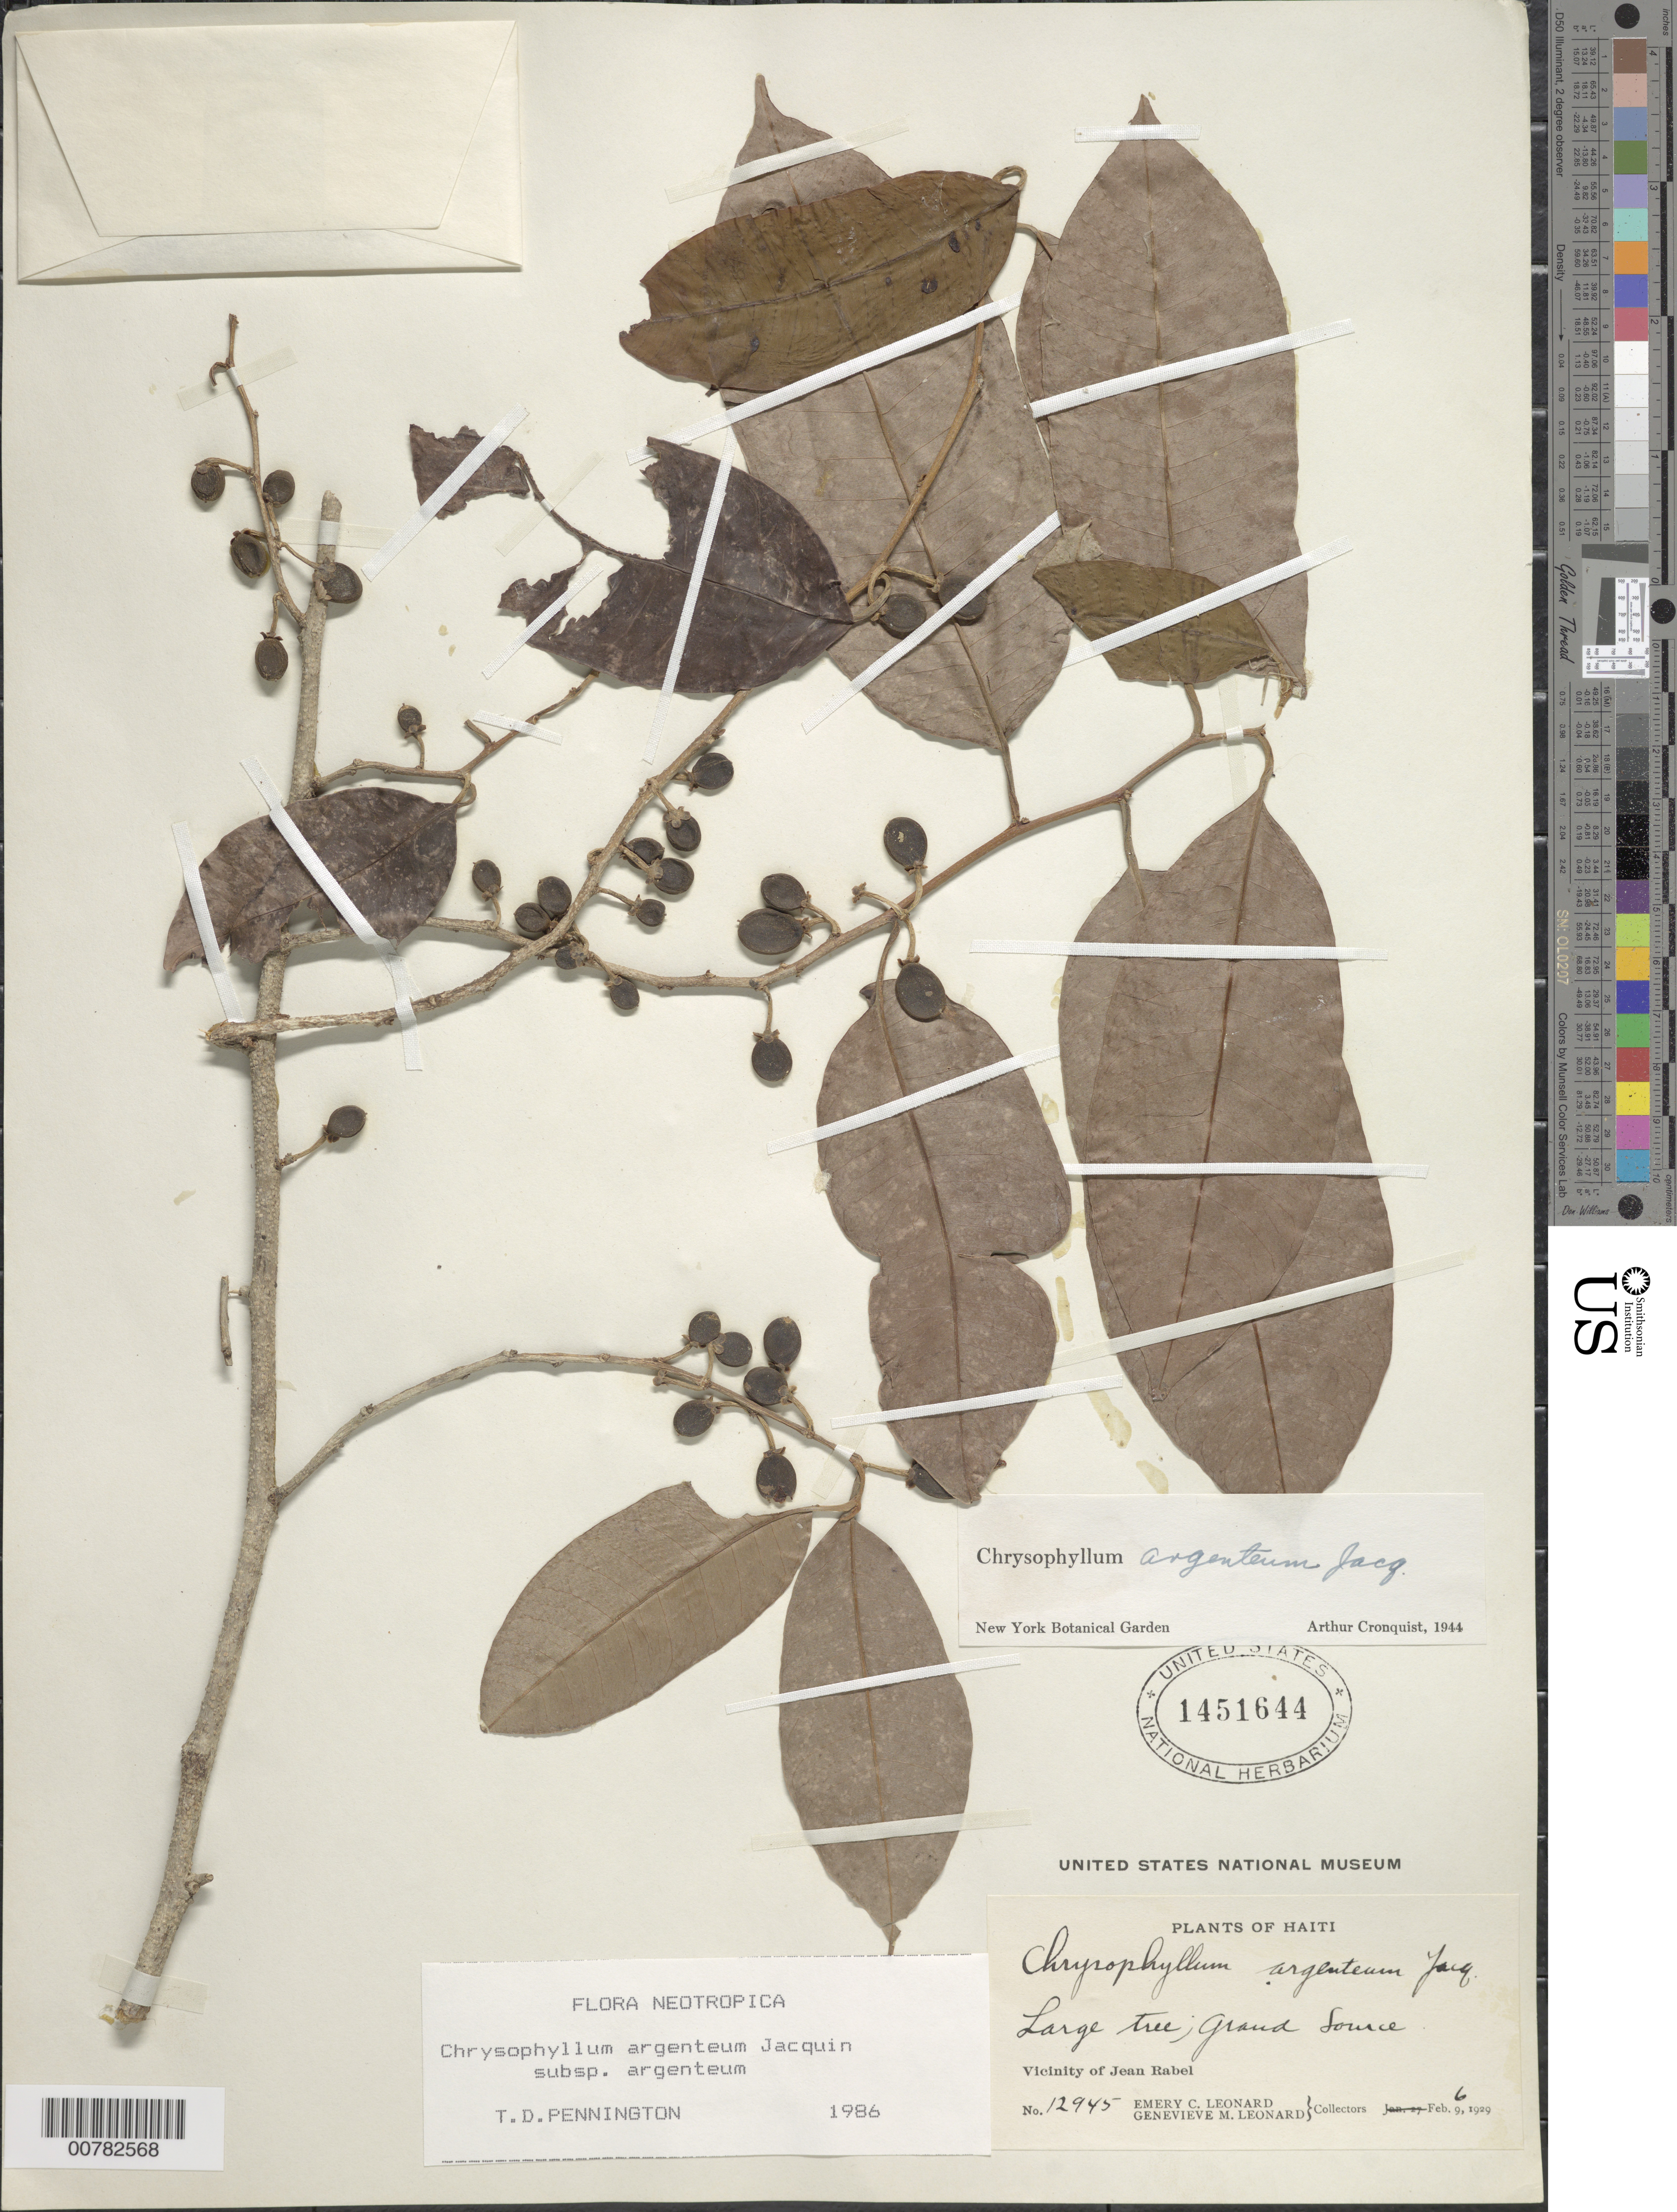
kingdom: Plantae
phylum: Tracheophyta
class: Magnoliopsida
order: Ericales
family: Sapotaceae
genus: Chrysophyllum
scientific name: Chrysophyllum argenteum subsp. auratum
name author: (Miq.) T.D. Penn.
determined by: Pennington, T. D., (K)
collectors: E. C. Leonard & G. M. Leonard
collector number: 12945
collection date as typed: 06 Feb 1929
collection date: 1929-02-06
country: Haiti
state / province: Nord-Ouest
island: Hispaniola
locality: Vicinity of Jean Rabel, Grand Source.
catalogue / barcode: US 1451644